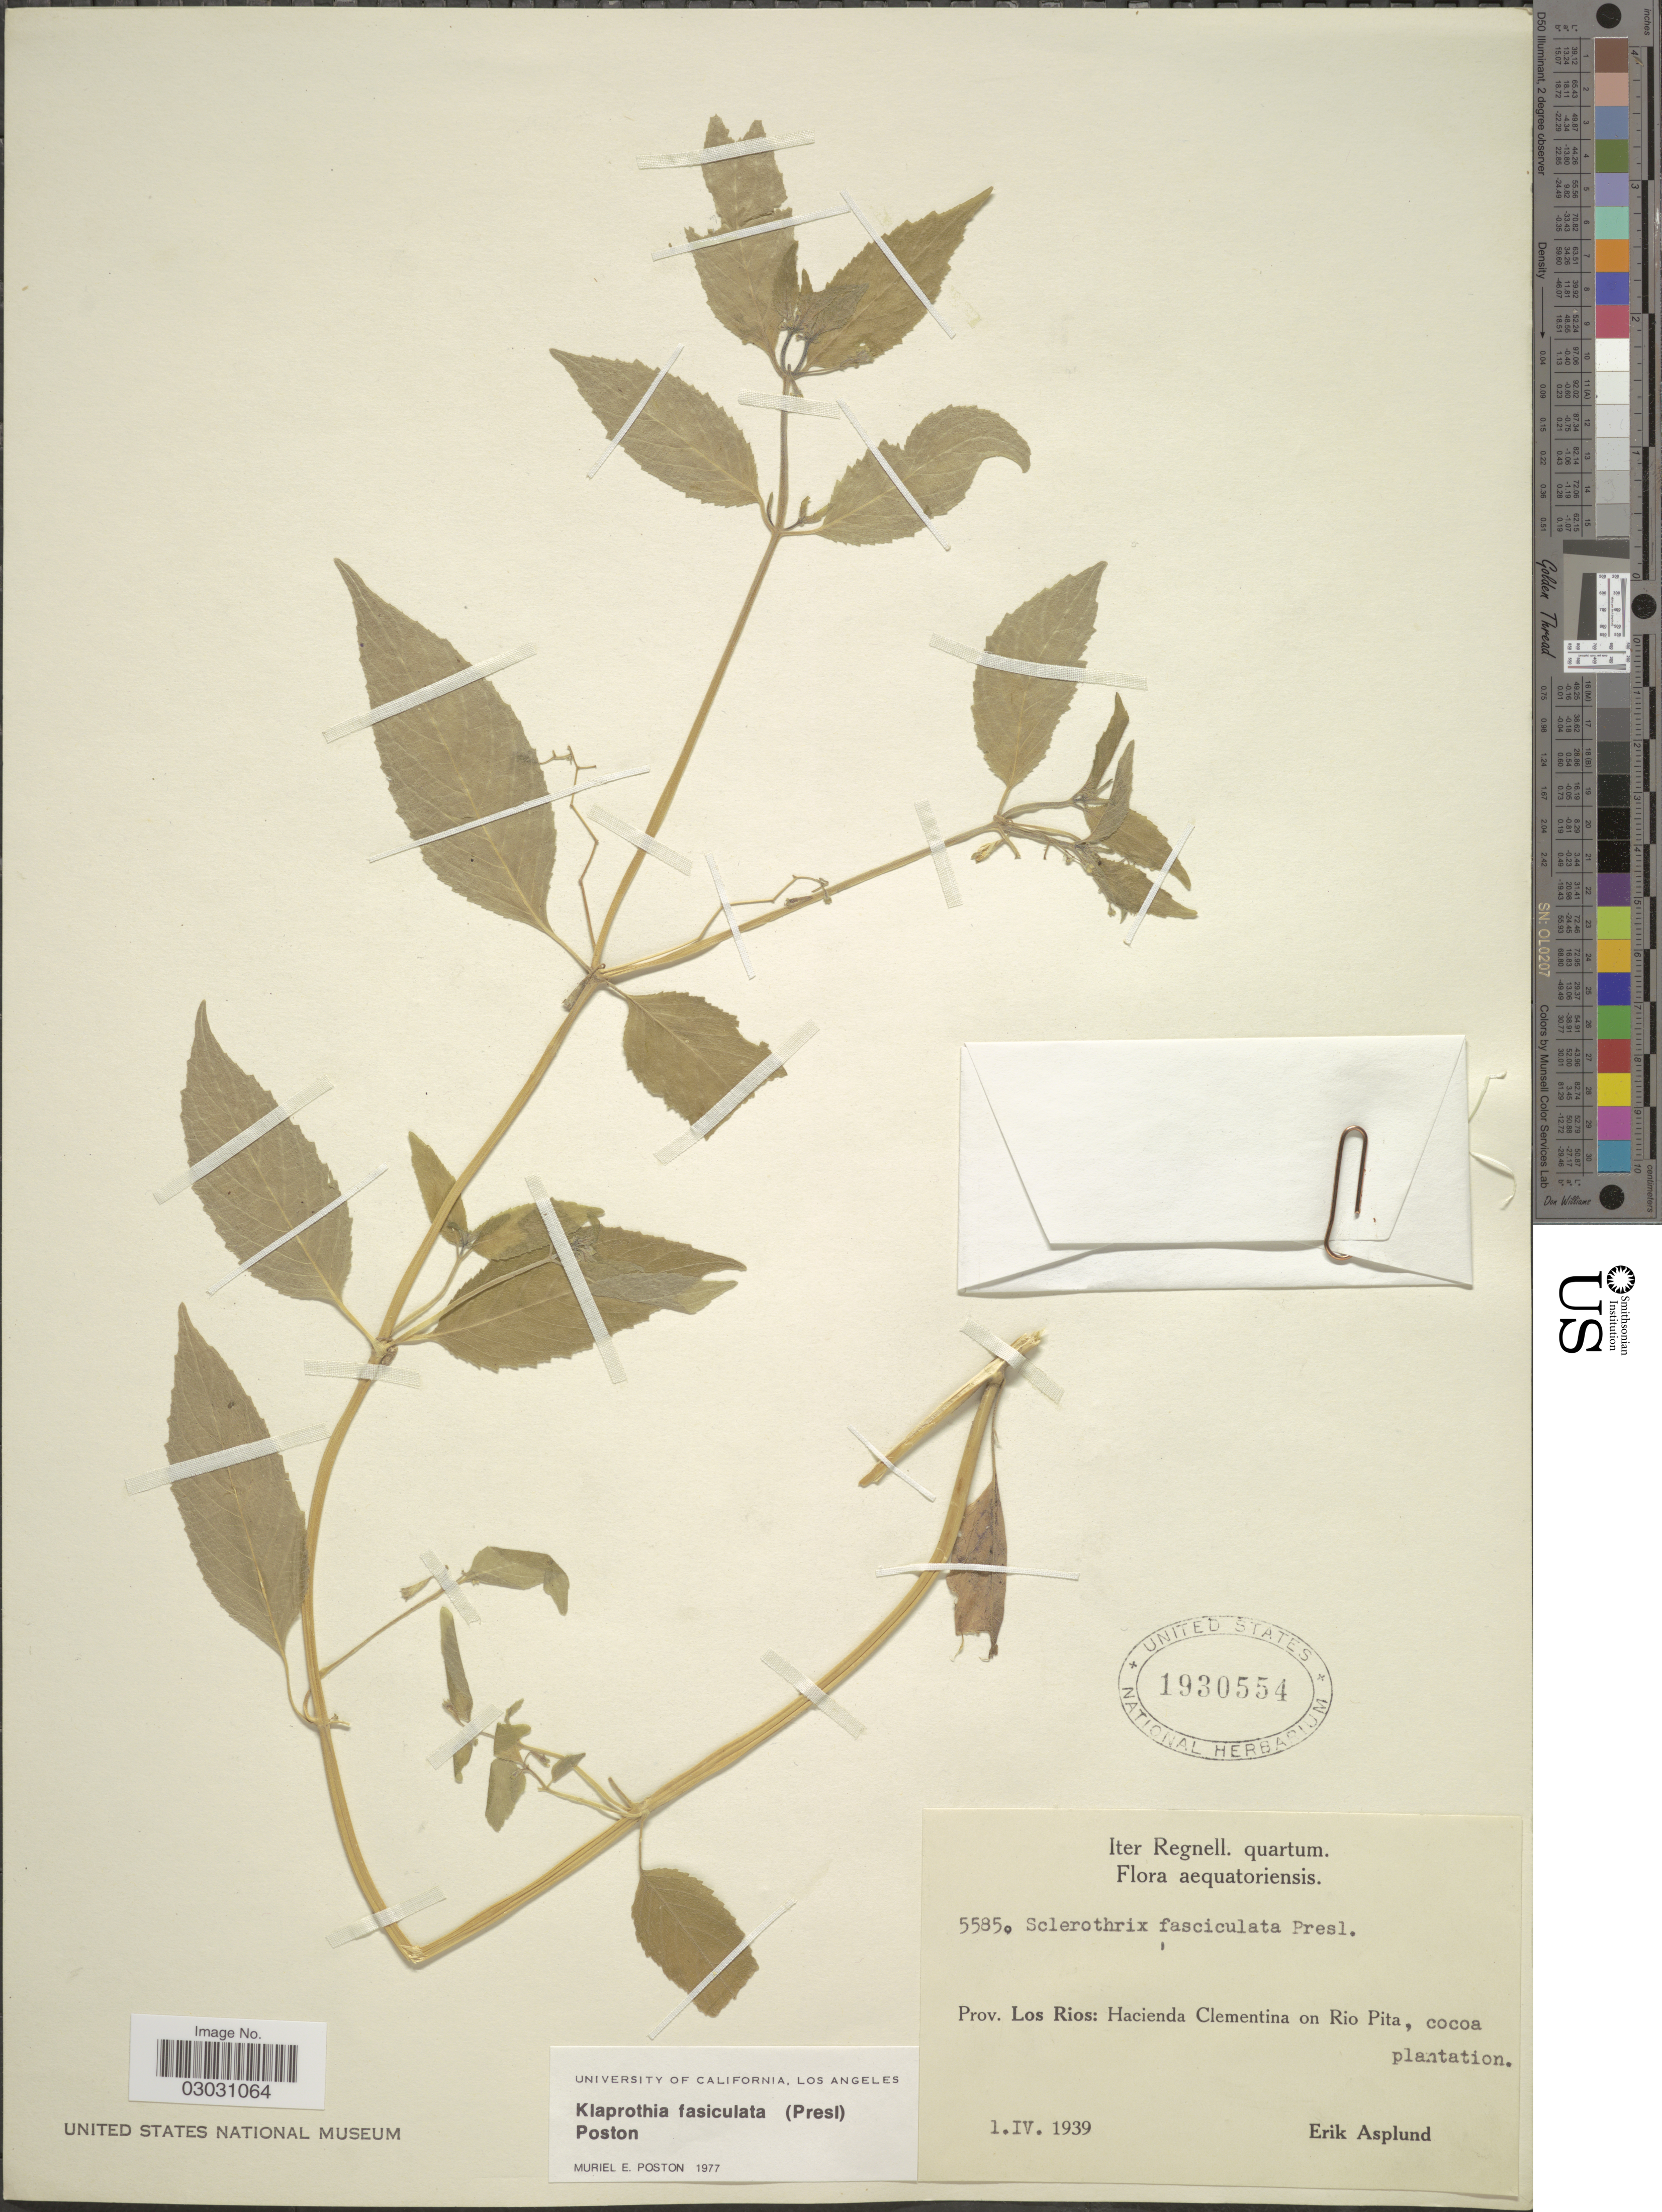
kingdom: Plantae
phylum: Tracheophyta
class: Magnoliopsida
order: Cornales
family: Loasaceae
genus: Klaprothia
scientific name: Klaprothia fasciculata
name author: (C. Presl) Poston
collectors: E. Asplund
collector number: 5585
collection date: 1939-04-01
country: Ecuador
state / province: Los Ríos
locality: Hacienda Clementina on Rio Pita, cocoa plantation.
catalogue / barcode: US 1930554